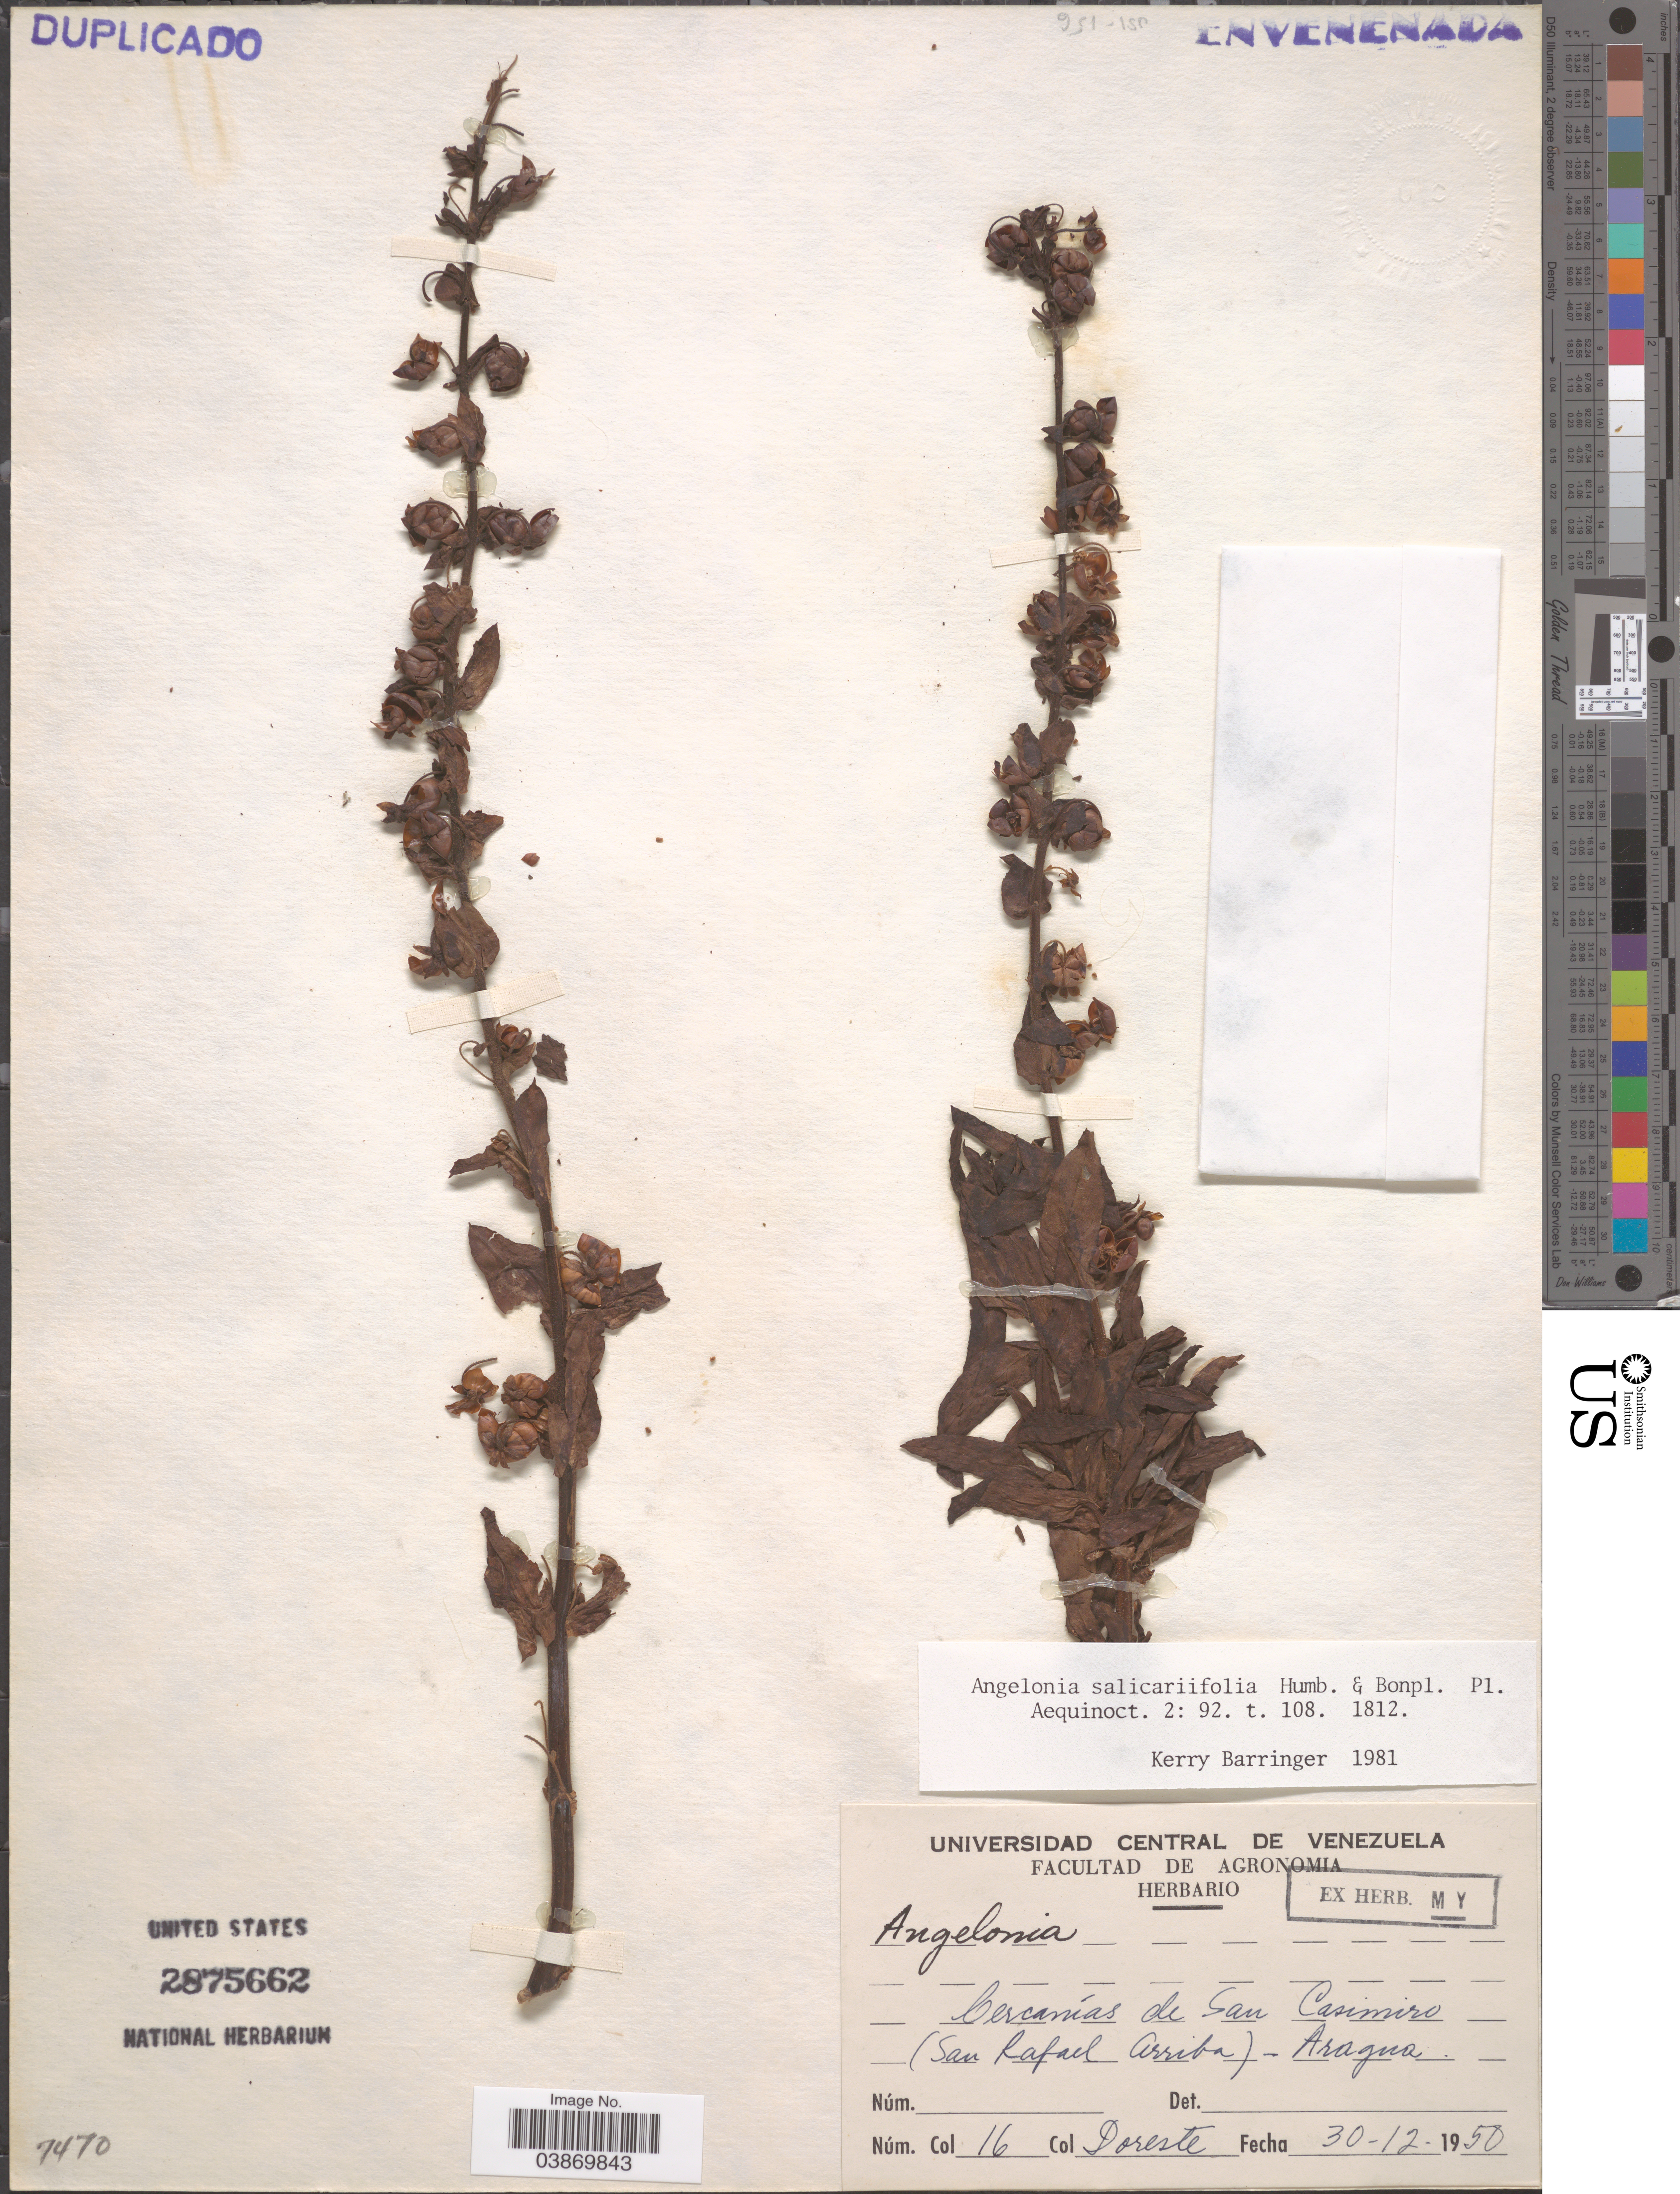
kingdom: Plantae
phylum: Tracheophyta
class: Magnoliopsida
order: Lamiales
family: Plantaginaceae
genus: Angelonia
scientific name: Angelonia salicariifolia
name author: Bonpl.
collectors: Doreste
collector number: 16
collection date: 1950-12-30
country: Venezuela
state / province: Aragua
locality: Cercanías de San Casimiro. (San Rafael Arriba).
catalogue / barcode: US 2875662